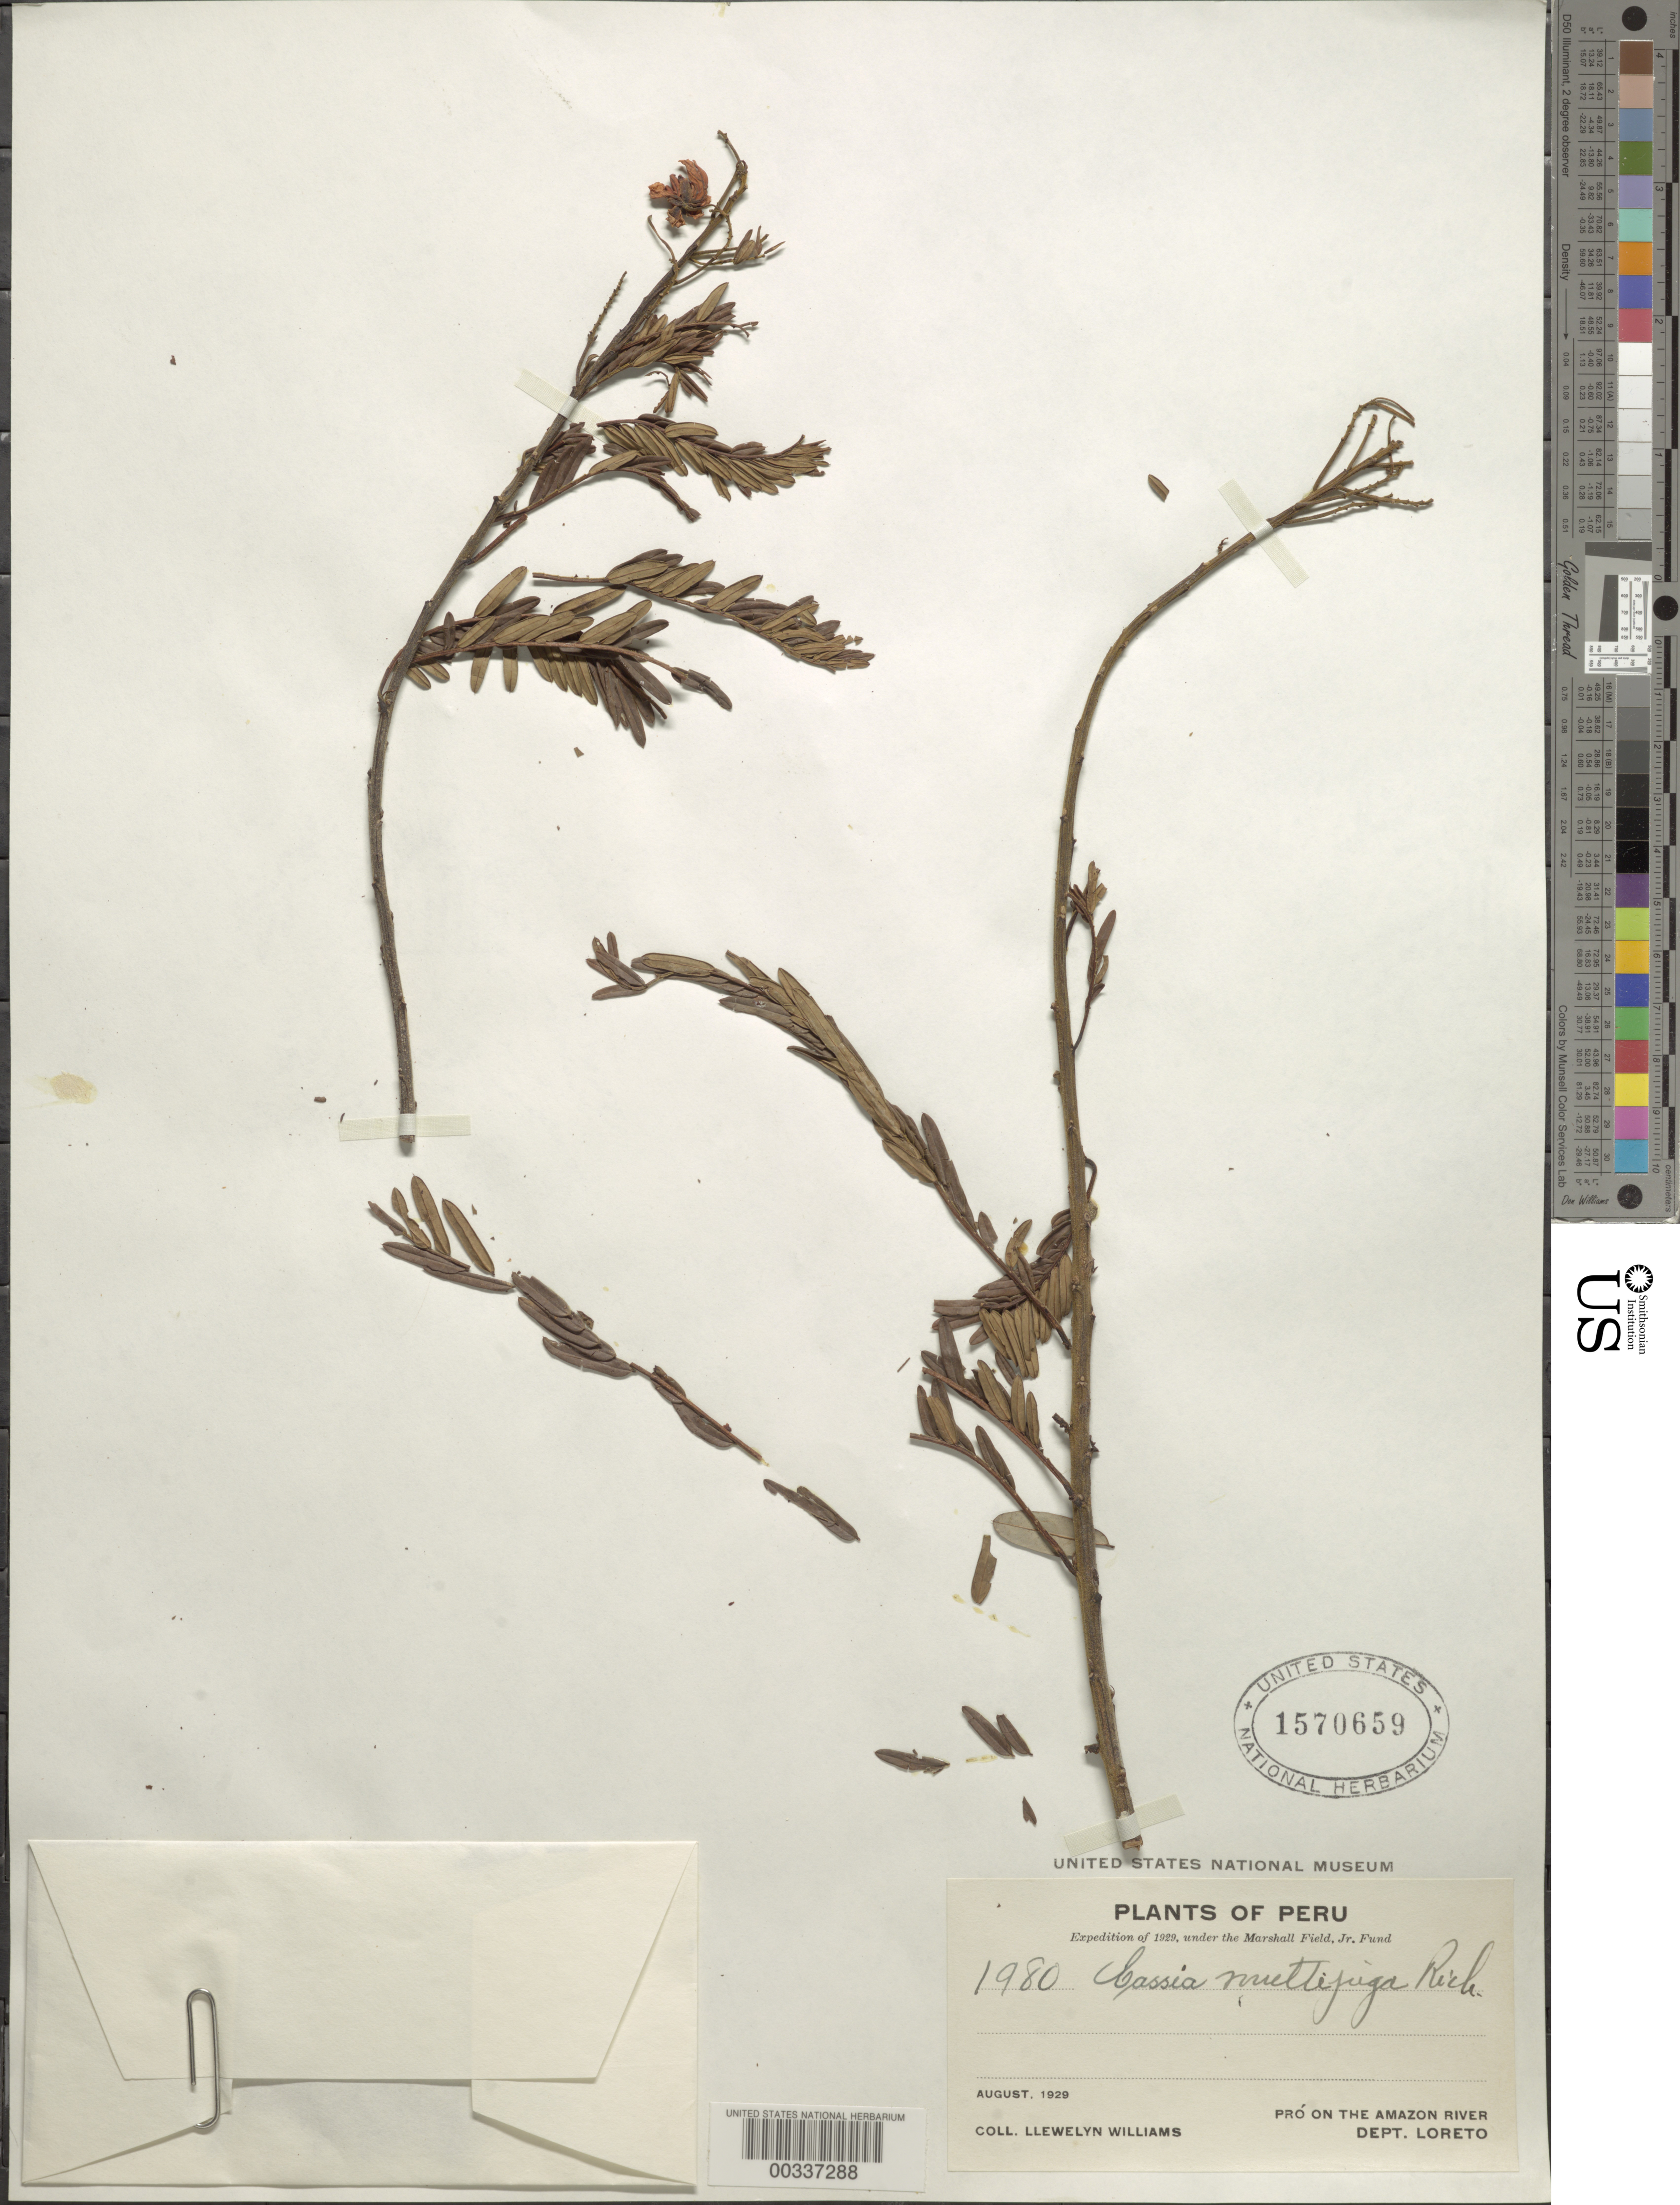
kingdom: Plantae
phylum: Tracheophyta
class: Magnoliopsida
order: Fabales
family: Fabaceae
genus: Senna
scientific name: Senna multijuga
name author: (Rich.) H.S. Irwin & Barneby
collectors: Ll. Williams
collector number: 1980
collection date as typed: Aug 1929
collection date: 1929-08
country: Peru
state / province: Loreto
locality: Pro on the amazon river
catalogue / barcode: US 1570659